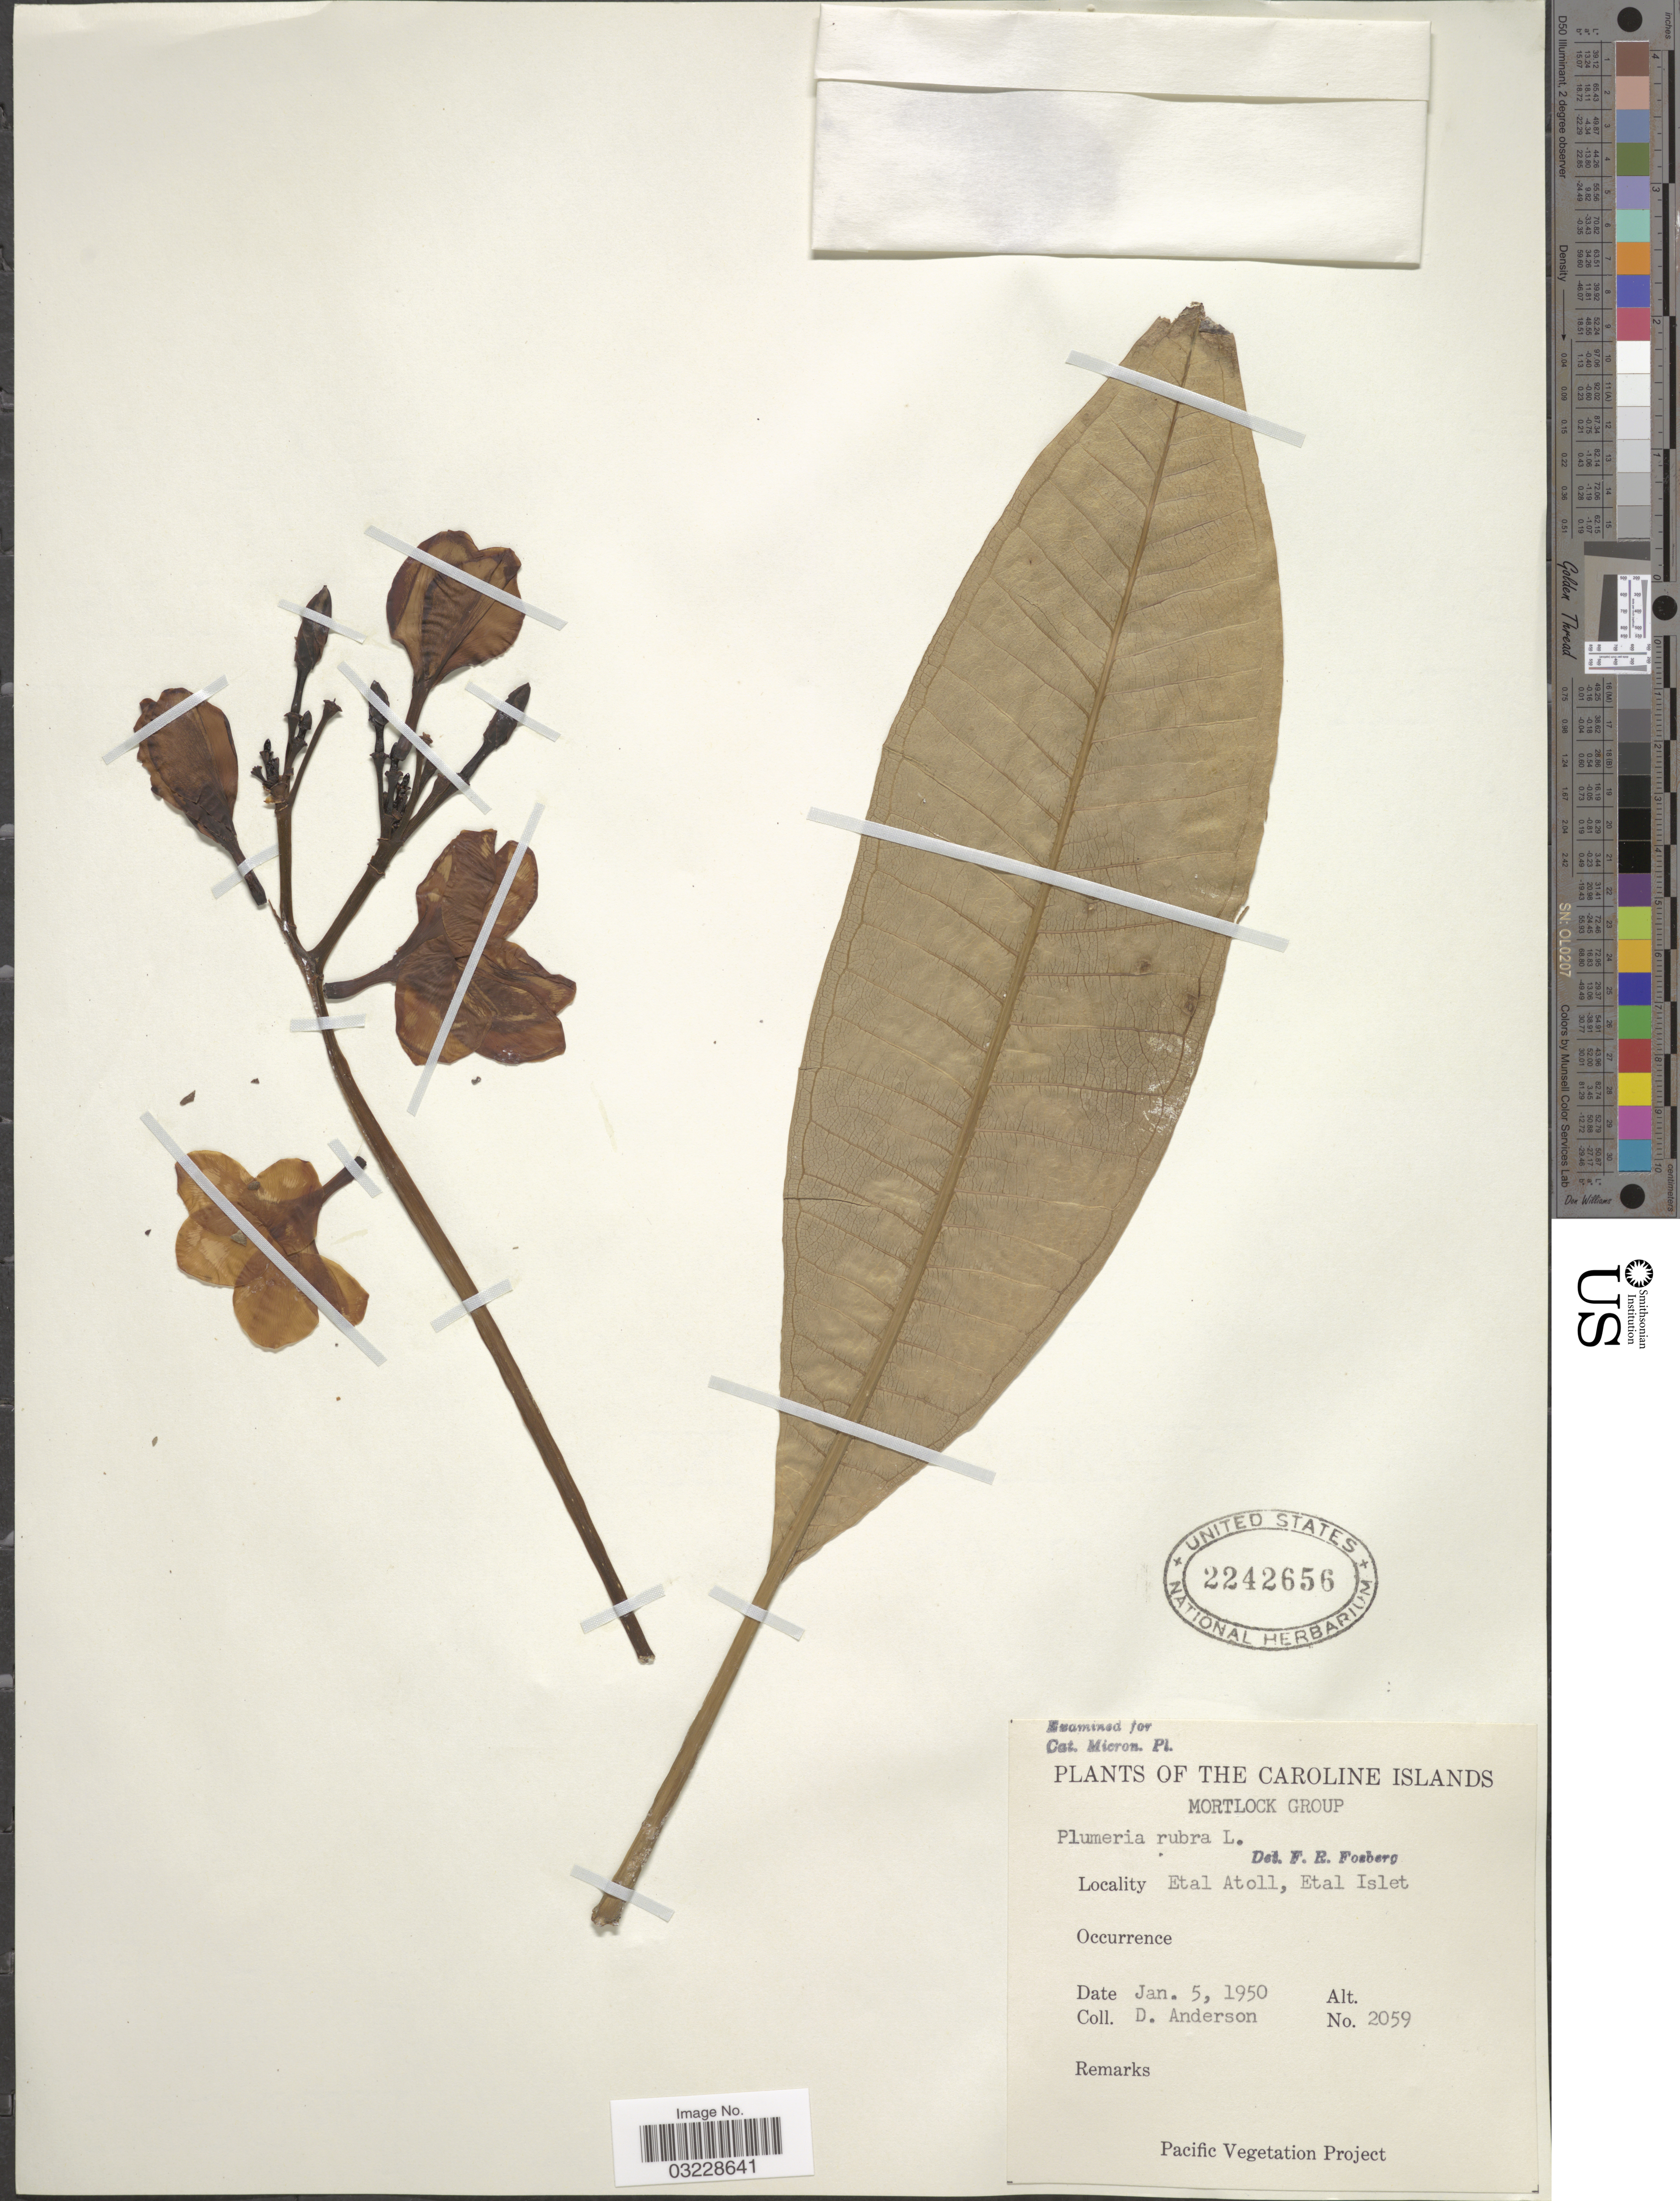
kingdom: Plantae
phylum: Tracheophyta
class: Magnoliopsida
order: Gentianales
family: Apocynaceae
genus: Plumeria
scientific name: Plumeria rubra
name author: L.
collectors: D. Anderson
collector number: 2059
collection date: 1950-01-05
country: Micronesia, Federated States of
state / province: Truk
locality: Caroline Islands. Mortlock Group. Etal Atoll, Etal Islet.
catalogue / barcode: US 2242656